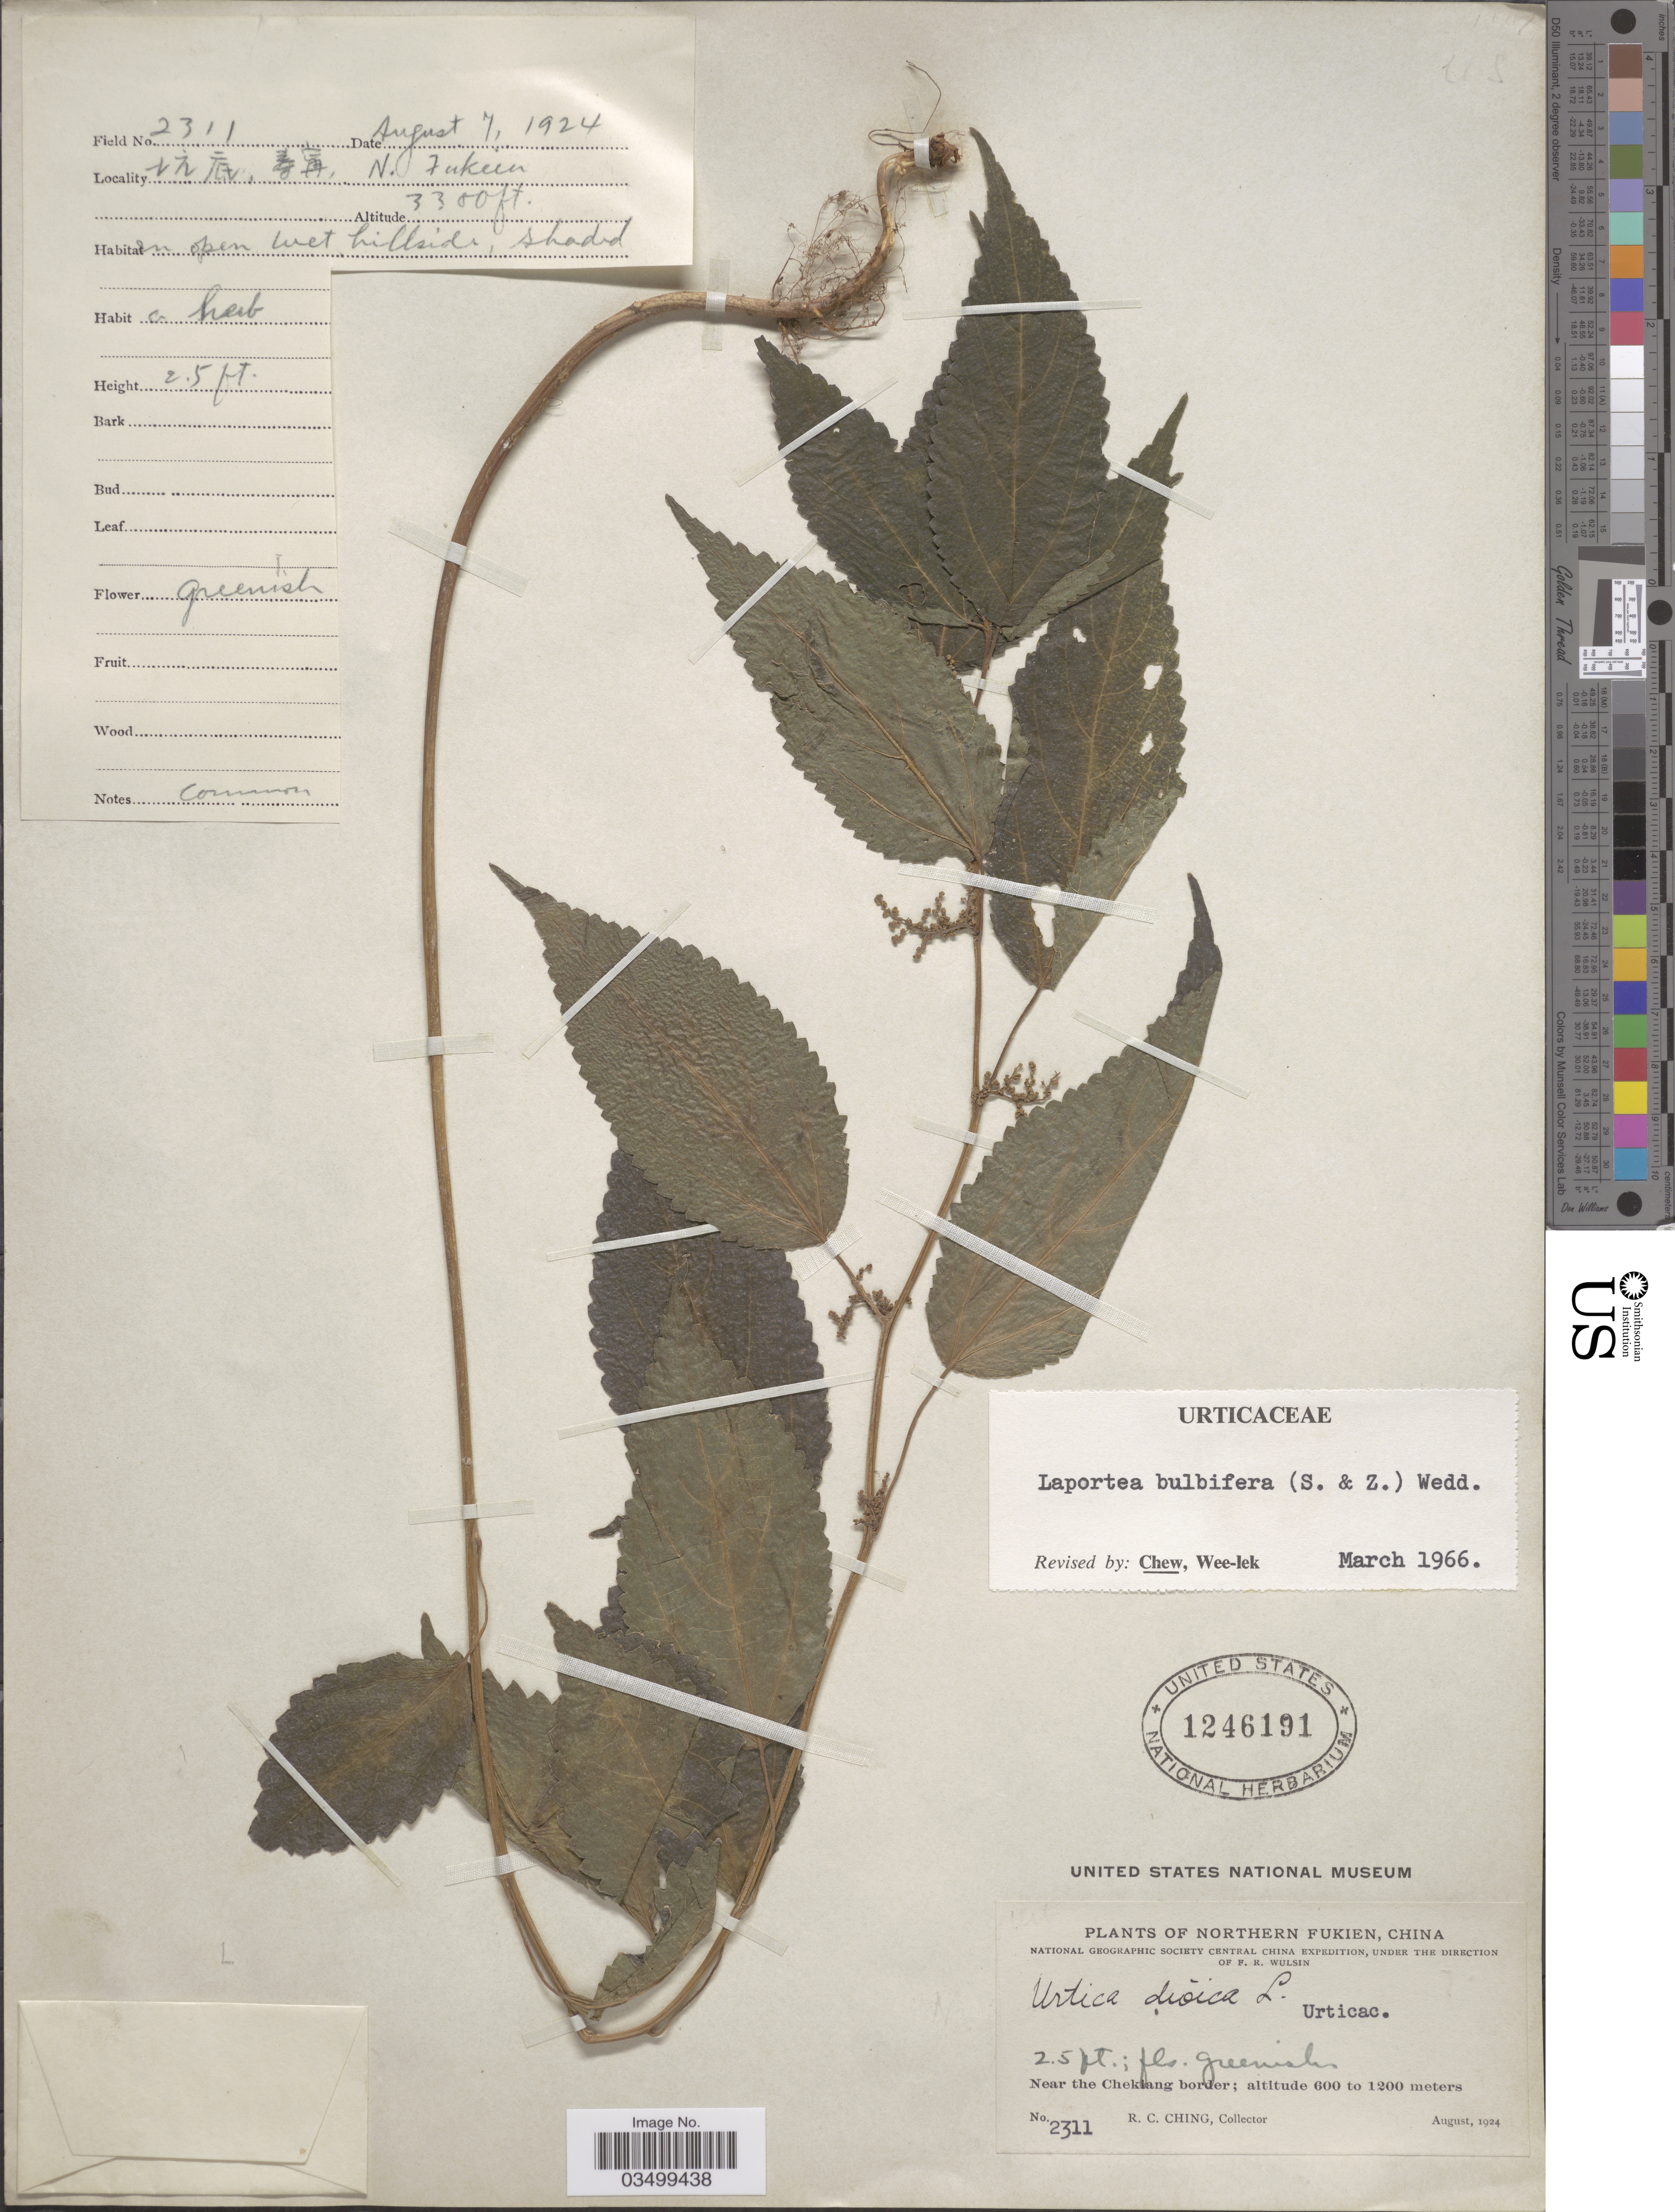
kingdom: Plantae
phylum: Tracheophyta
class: Magnoliopsida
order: Rosales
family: Urticaceae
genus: Laportea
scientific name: Laportea bulbifera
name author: (Siebold & Zucc.) Wedd.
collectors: R. C. Ching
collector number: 2311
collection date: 1924-08-07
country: China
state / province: Fujian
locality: Northern Fukien. Near the Chekiang border. X, X.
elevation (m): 1006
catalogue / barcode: US 1246191